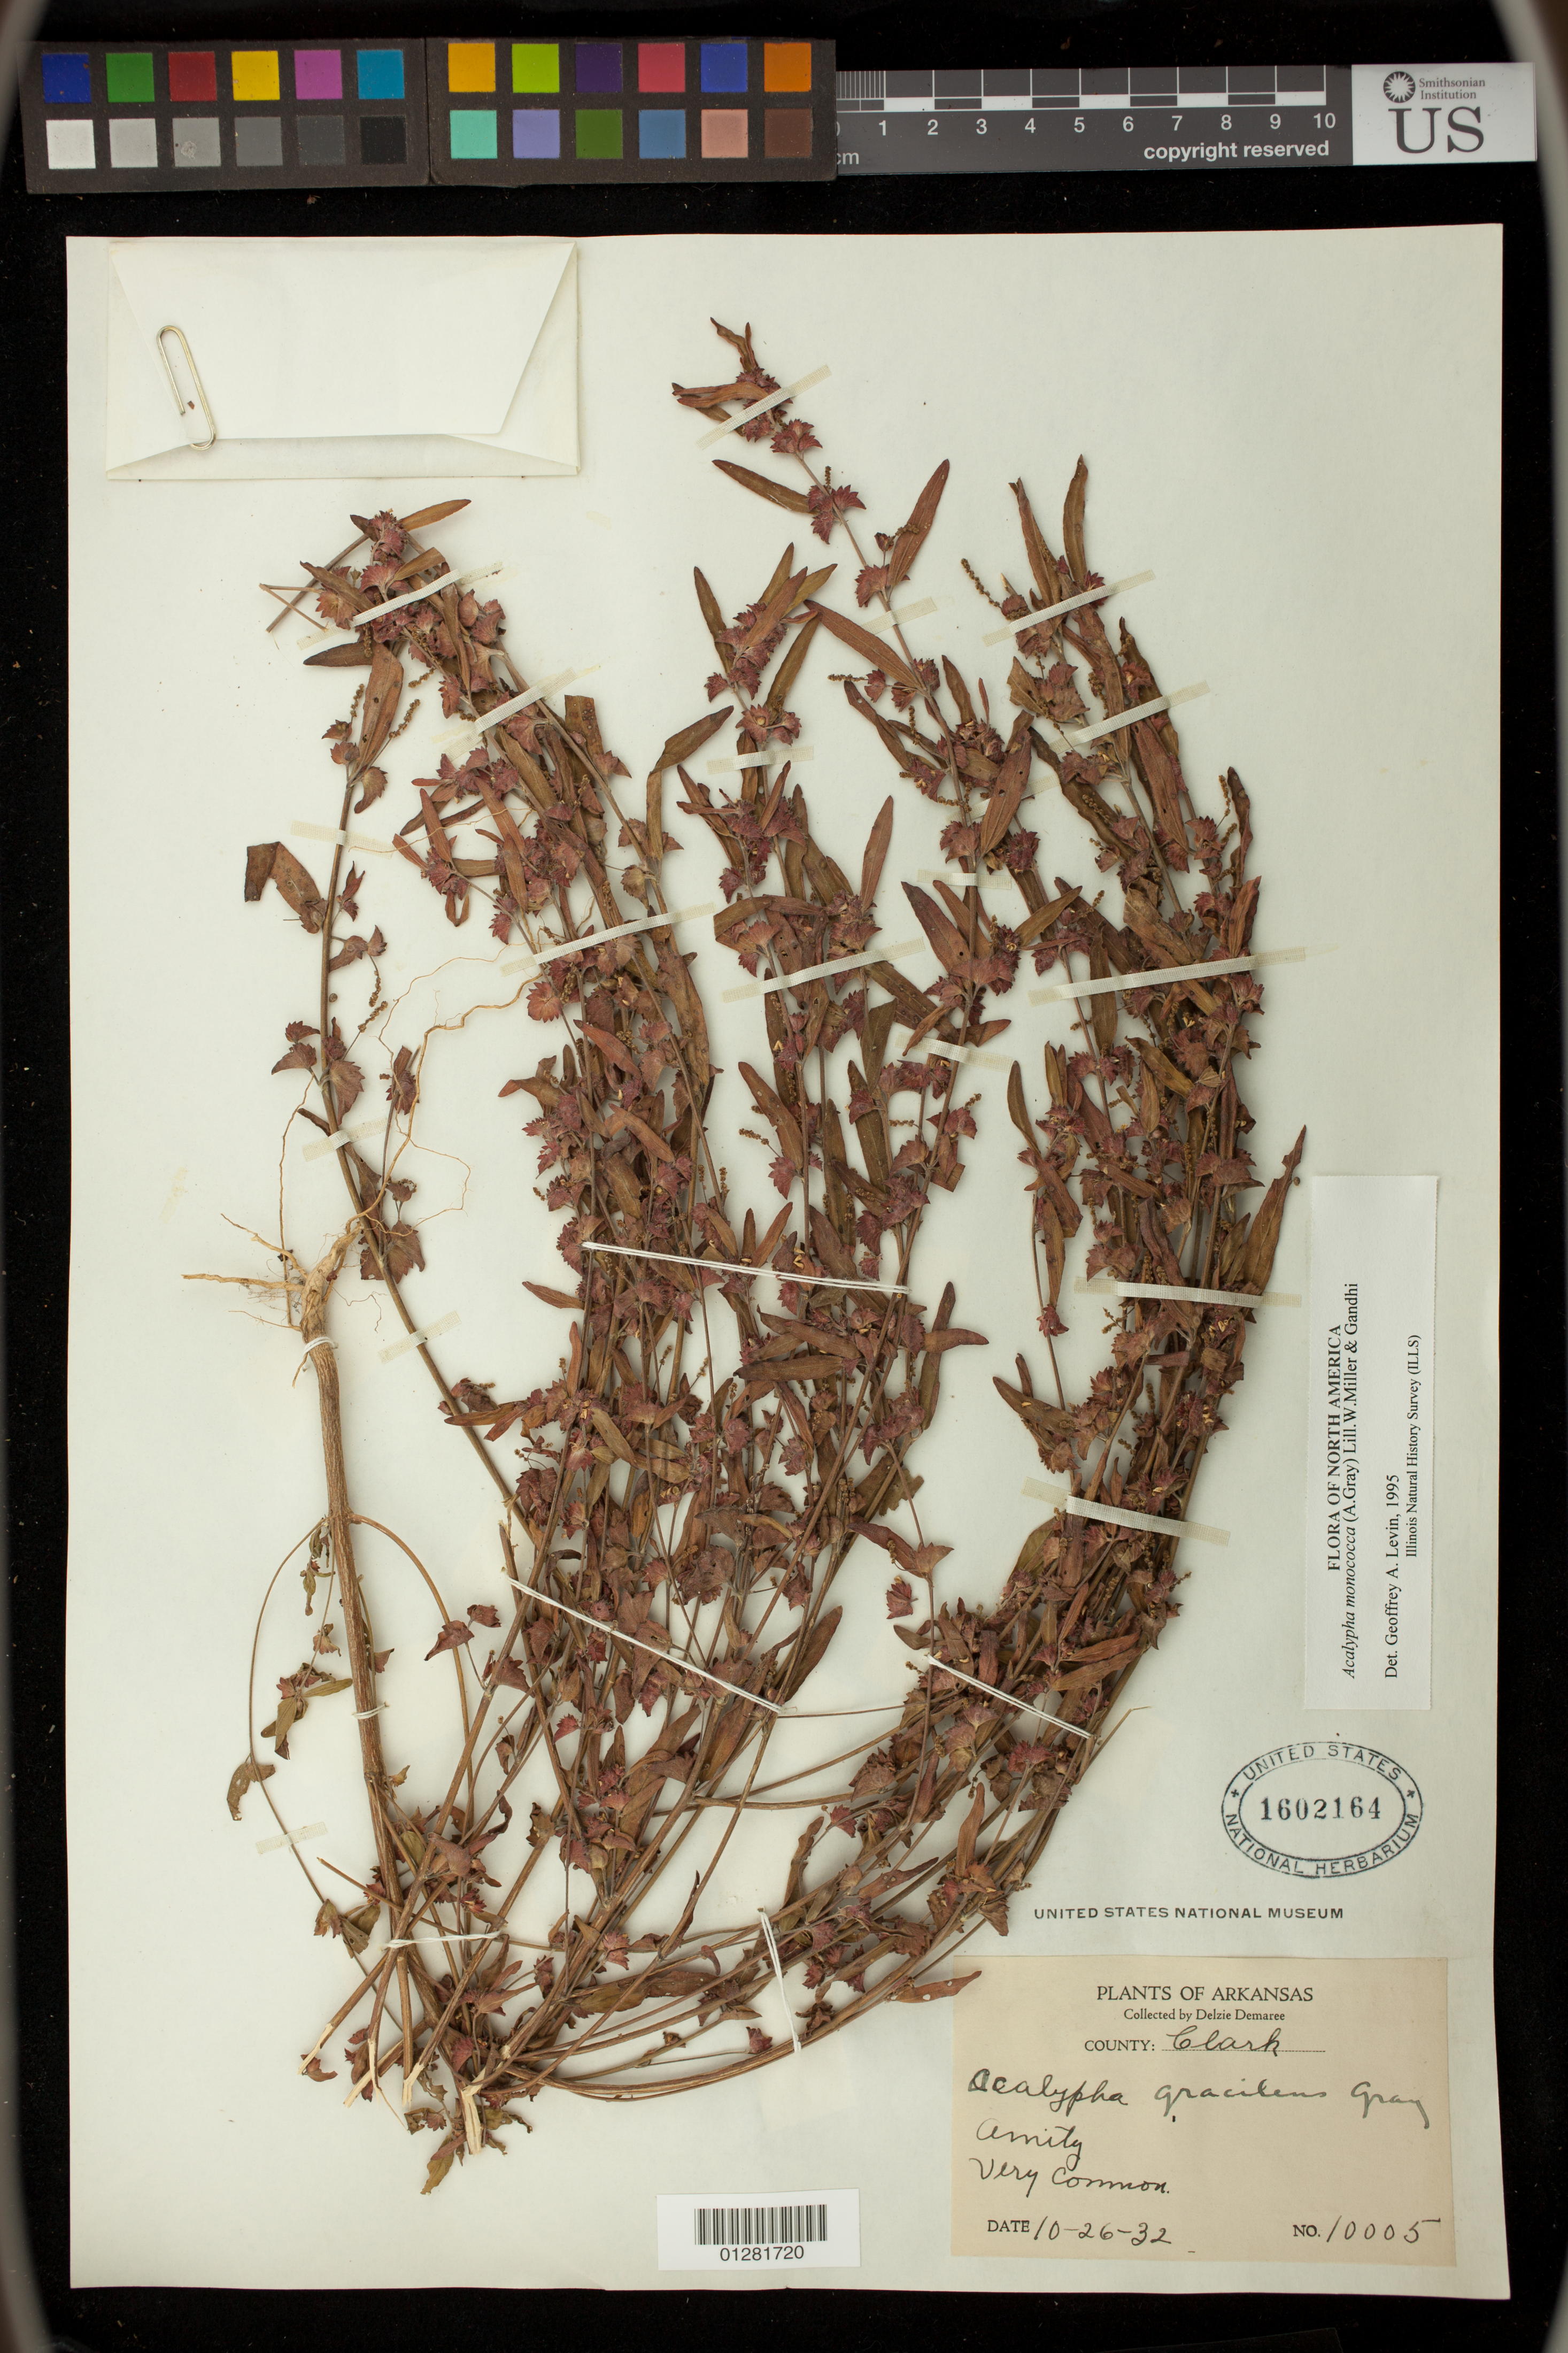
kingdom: Plantae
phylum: Tracheophyta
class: Magnoliopsida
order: Malpighiales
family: Euphorbiaceae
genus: Acalypha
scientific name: Acalypha monococca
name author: (Englem. ex A. Gray) Gandhi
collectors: D. Demaree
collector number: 10005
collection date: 1932-10-26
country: United States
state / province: Arkansas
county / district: Clark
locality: Amity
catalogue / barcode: US 1602164